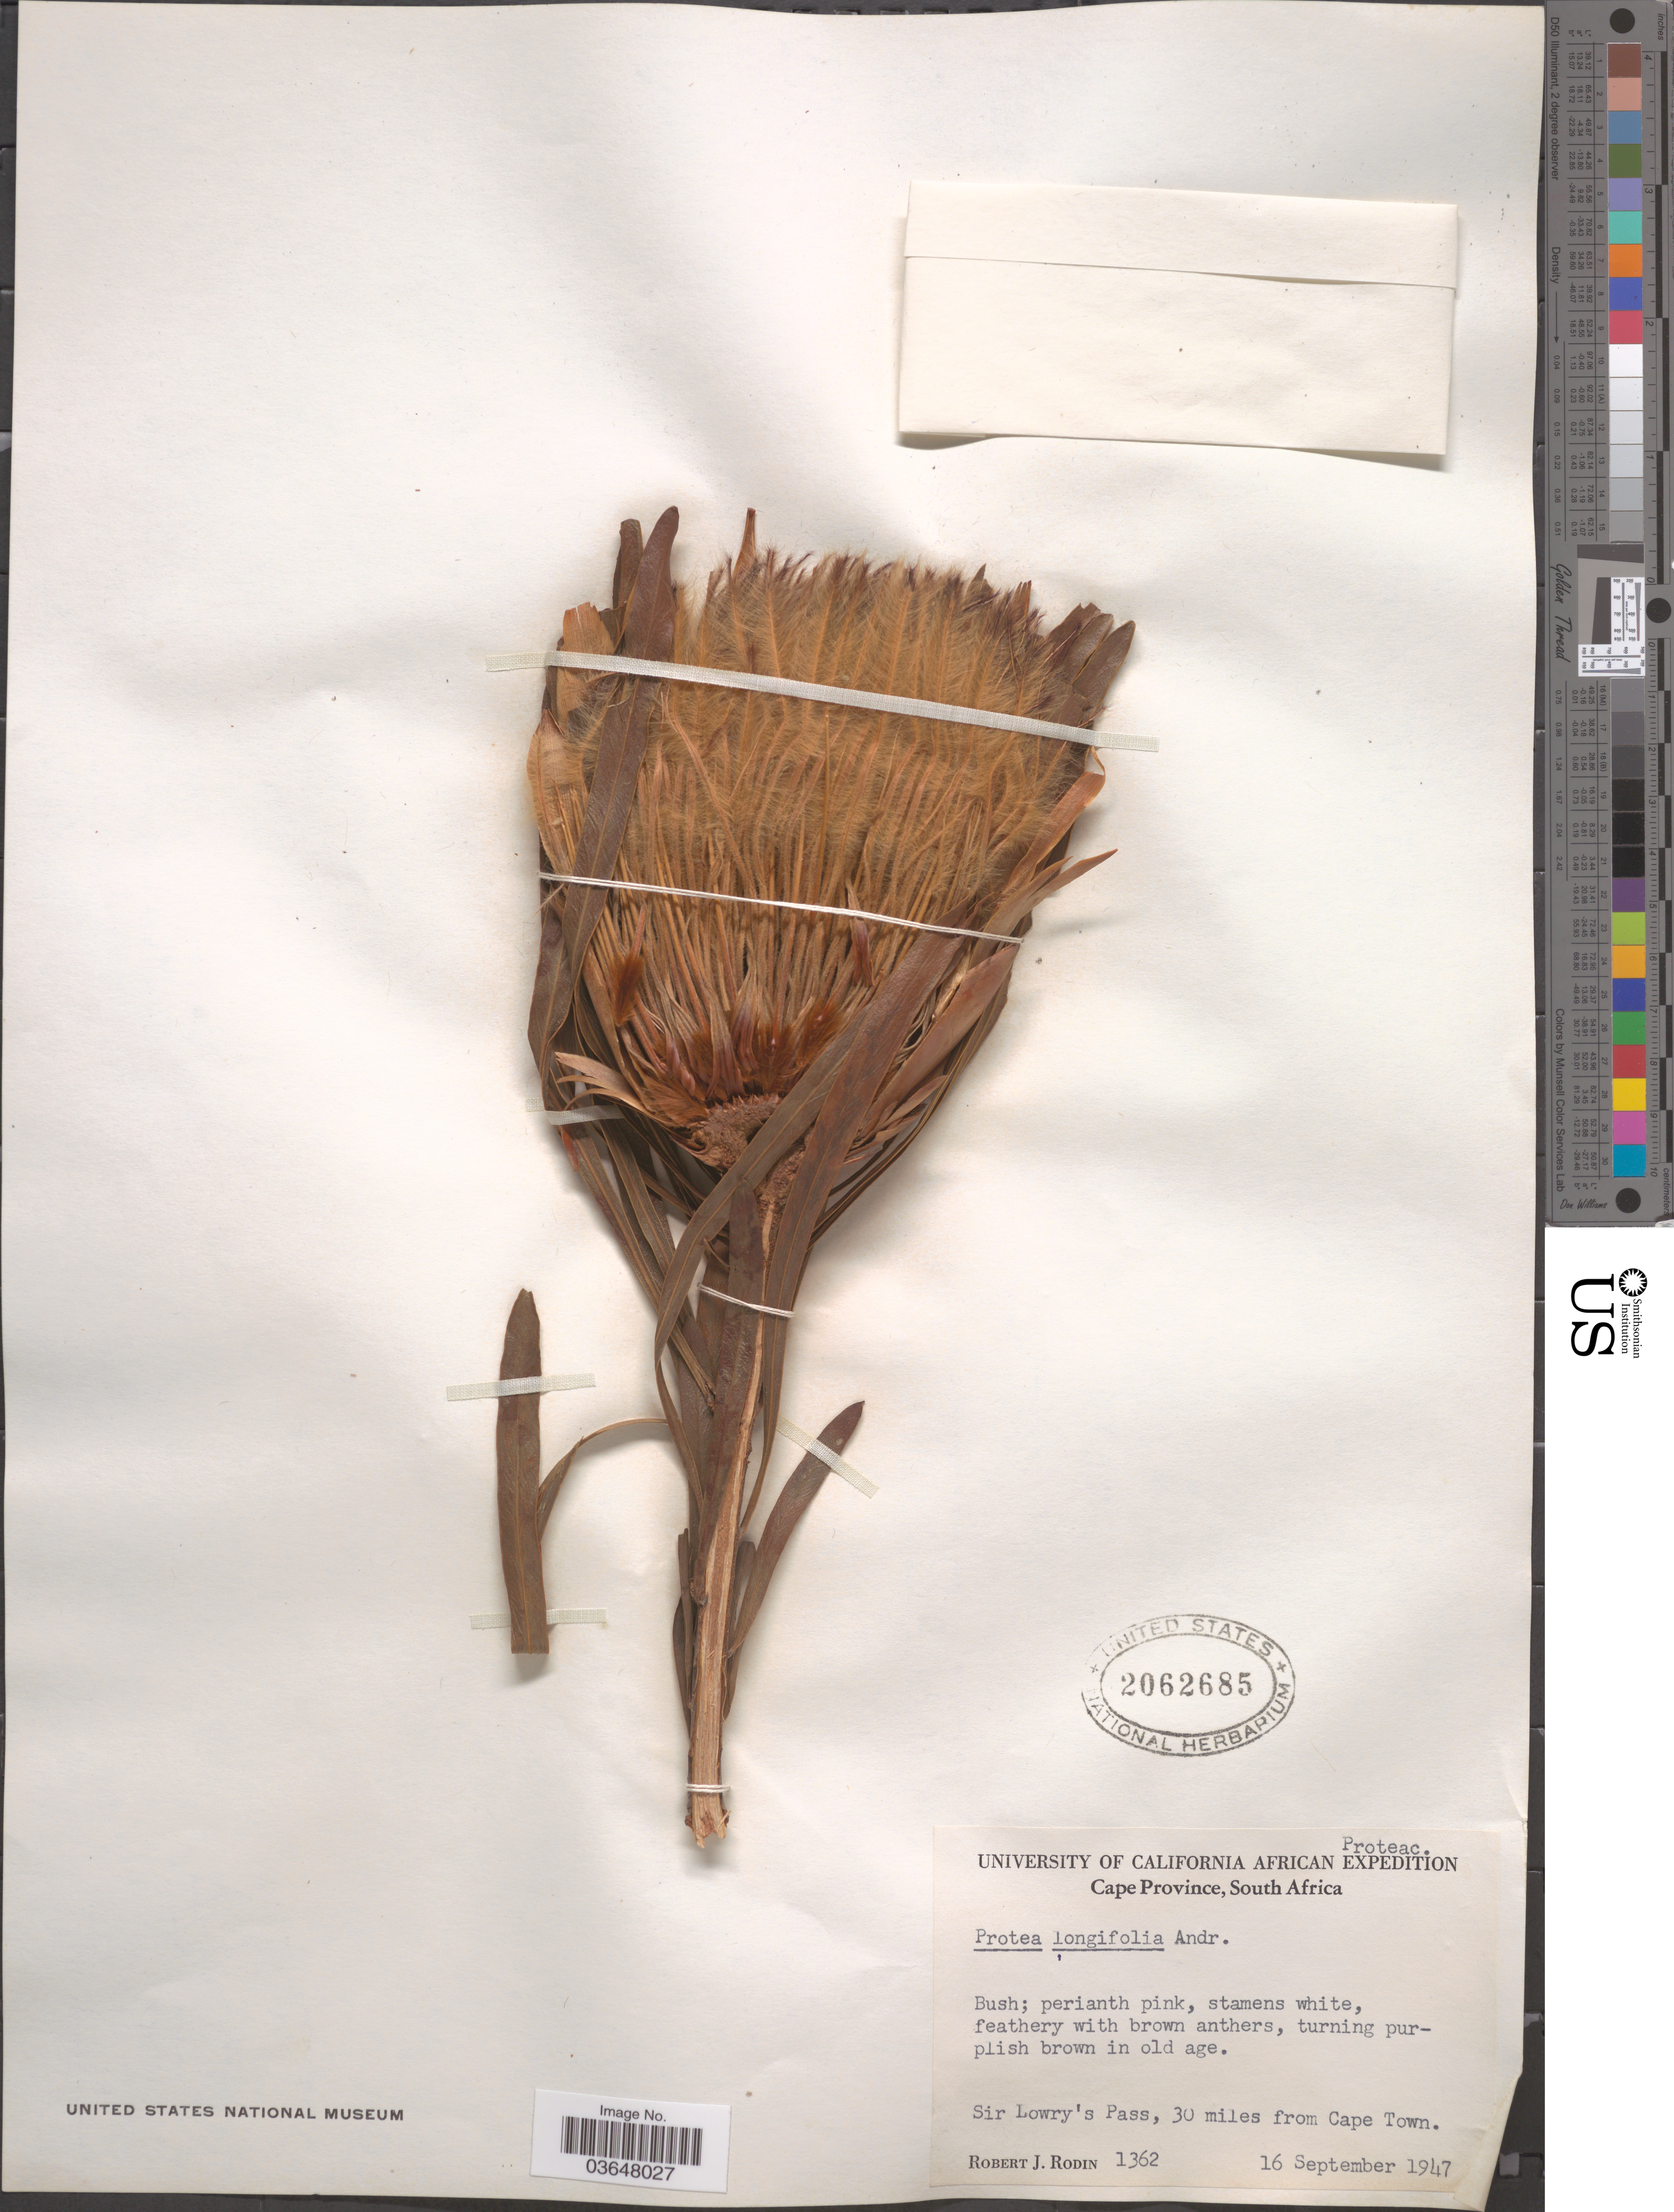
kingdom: Plantae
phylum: Tracheophyta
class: Magnoliopsida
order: Proteales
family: Proteaceae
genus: Protea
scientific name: Protea longifolia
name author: Andrews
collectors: R. J. Rodin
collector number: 1362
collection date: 1947-09-16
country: South Africa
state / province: Western Cape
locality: Sir Lowry's Pass, 30 miles from Cape Town.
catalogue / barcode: US 2062685